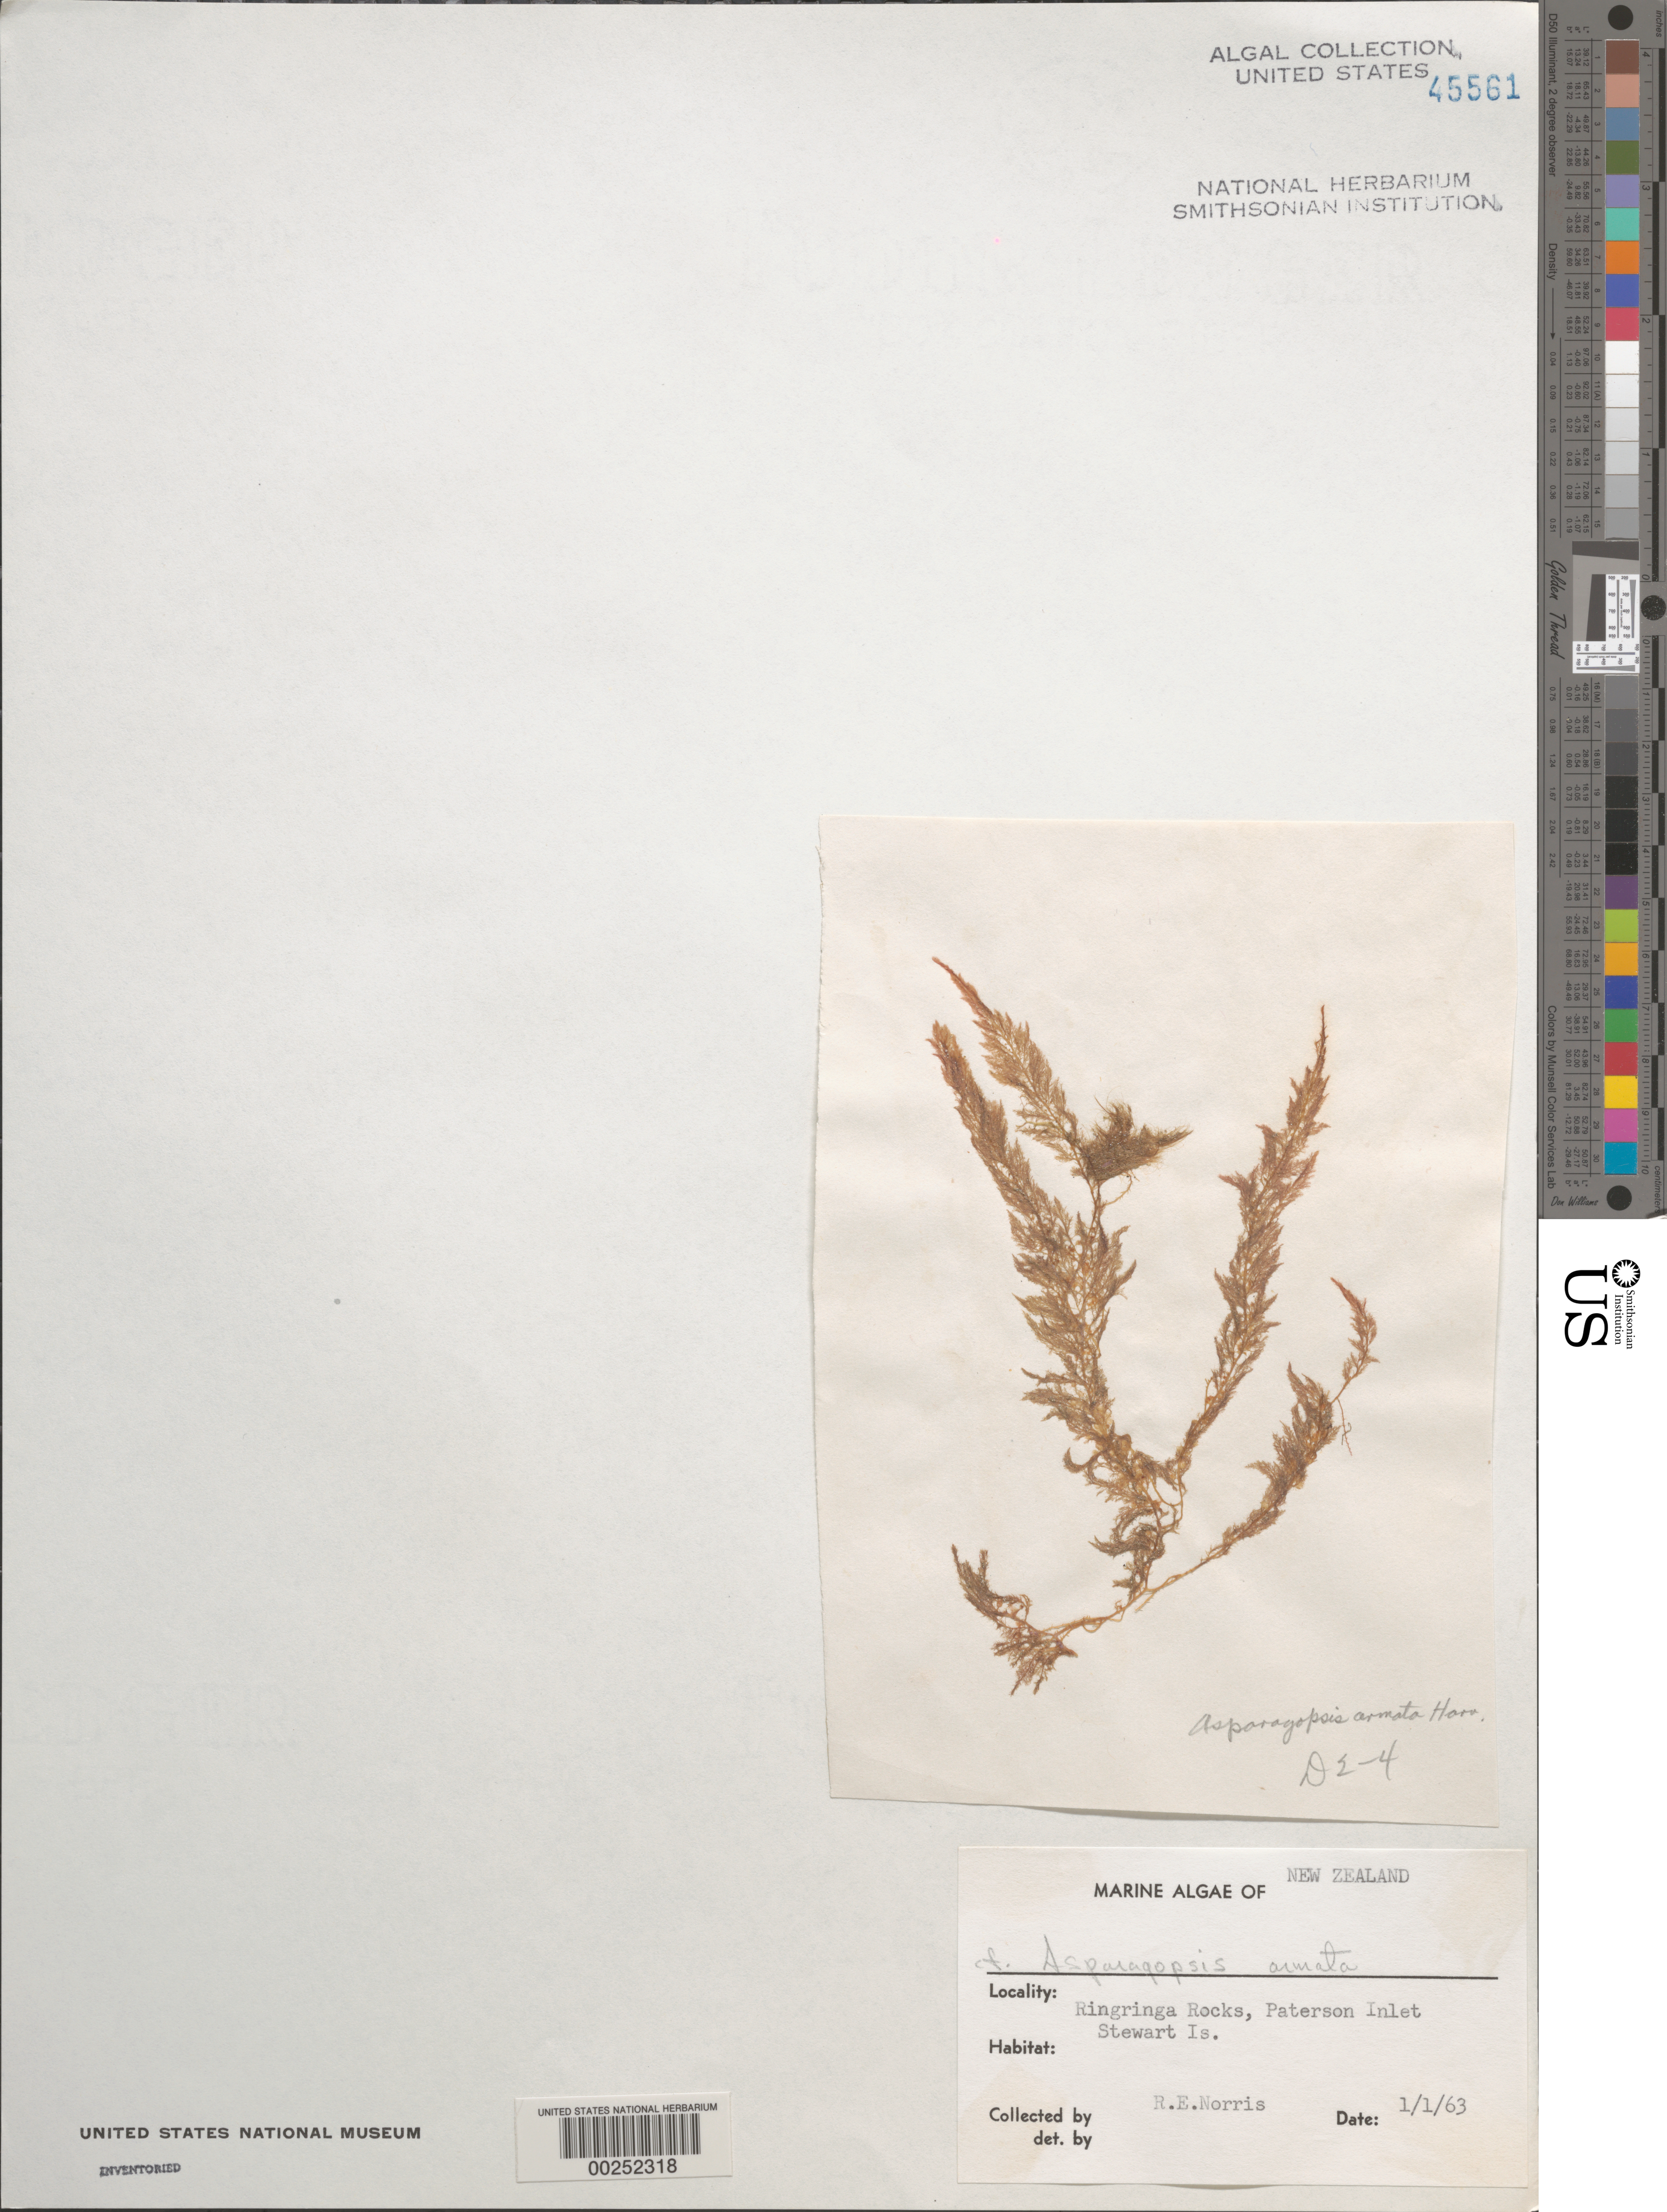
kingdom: Plantae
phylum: Rhodophyta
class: Florideophyceae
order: Bonnemaisoniales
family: Bonnemaisoniaceae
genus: Asparagopsis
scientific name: Asparagopsis armata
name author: Harv.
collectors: R. E. Norris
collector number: D2-4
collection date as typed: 01 Jan 1963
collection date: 1963-01-01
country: New Zealand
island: Stewart Island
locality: Ringaringa Rocks, Paterson Inlet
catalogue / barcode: US 45561